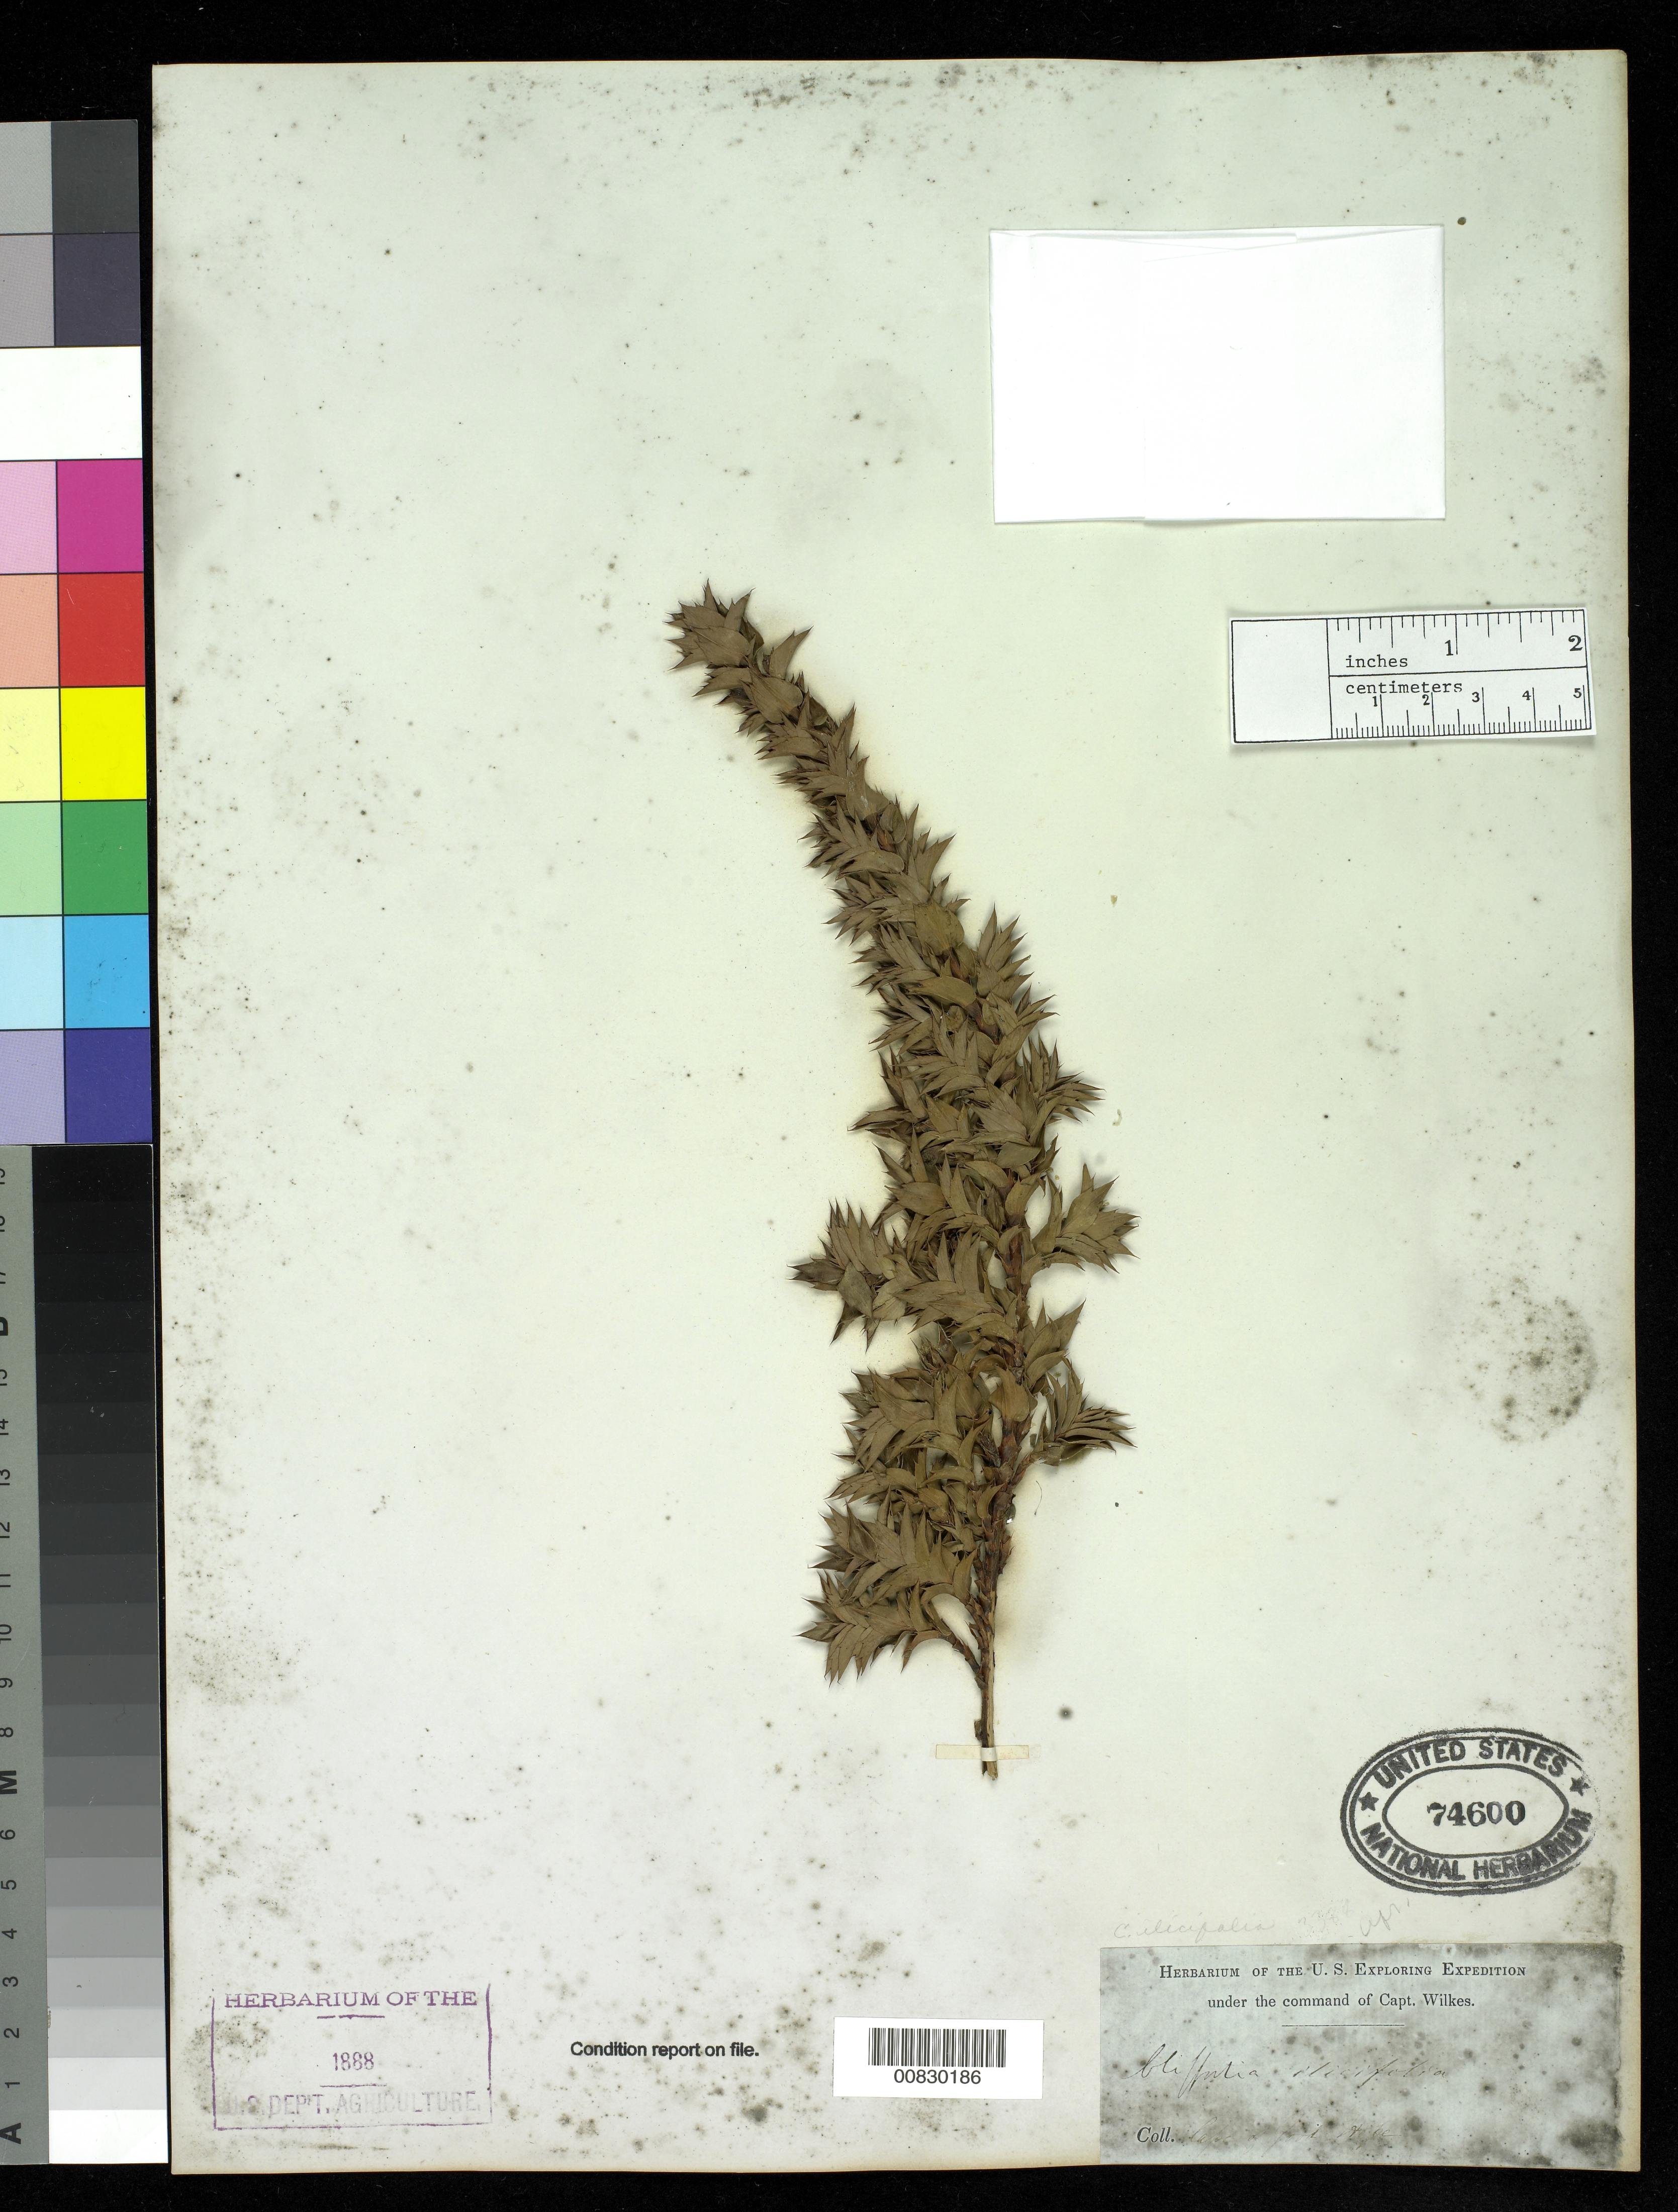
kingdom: Plantae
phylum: Tracheophyta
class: Magnoliopsida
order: Rosales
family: Rosaceae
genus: Cliffortia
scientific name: Cliffortia ilicifolia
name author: L.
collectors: Wilkes Explor. Exped.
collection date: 1838/1842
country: South Africa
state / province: Western Cape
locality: Cape of Good Hope. Cape Town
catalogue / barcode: US 74600